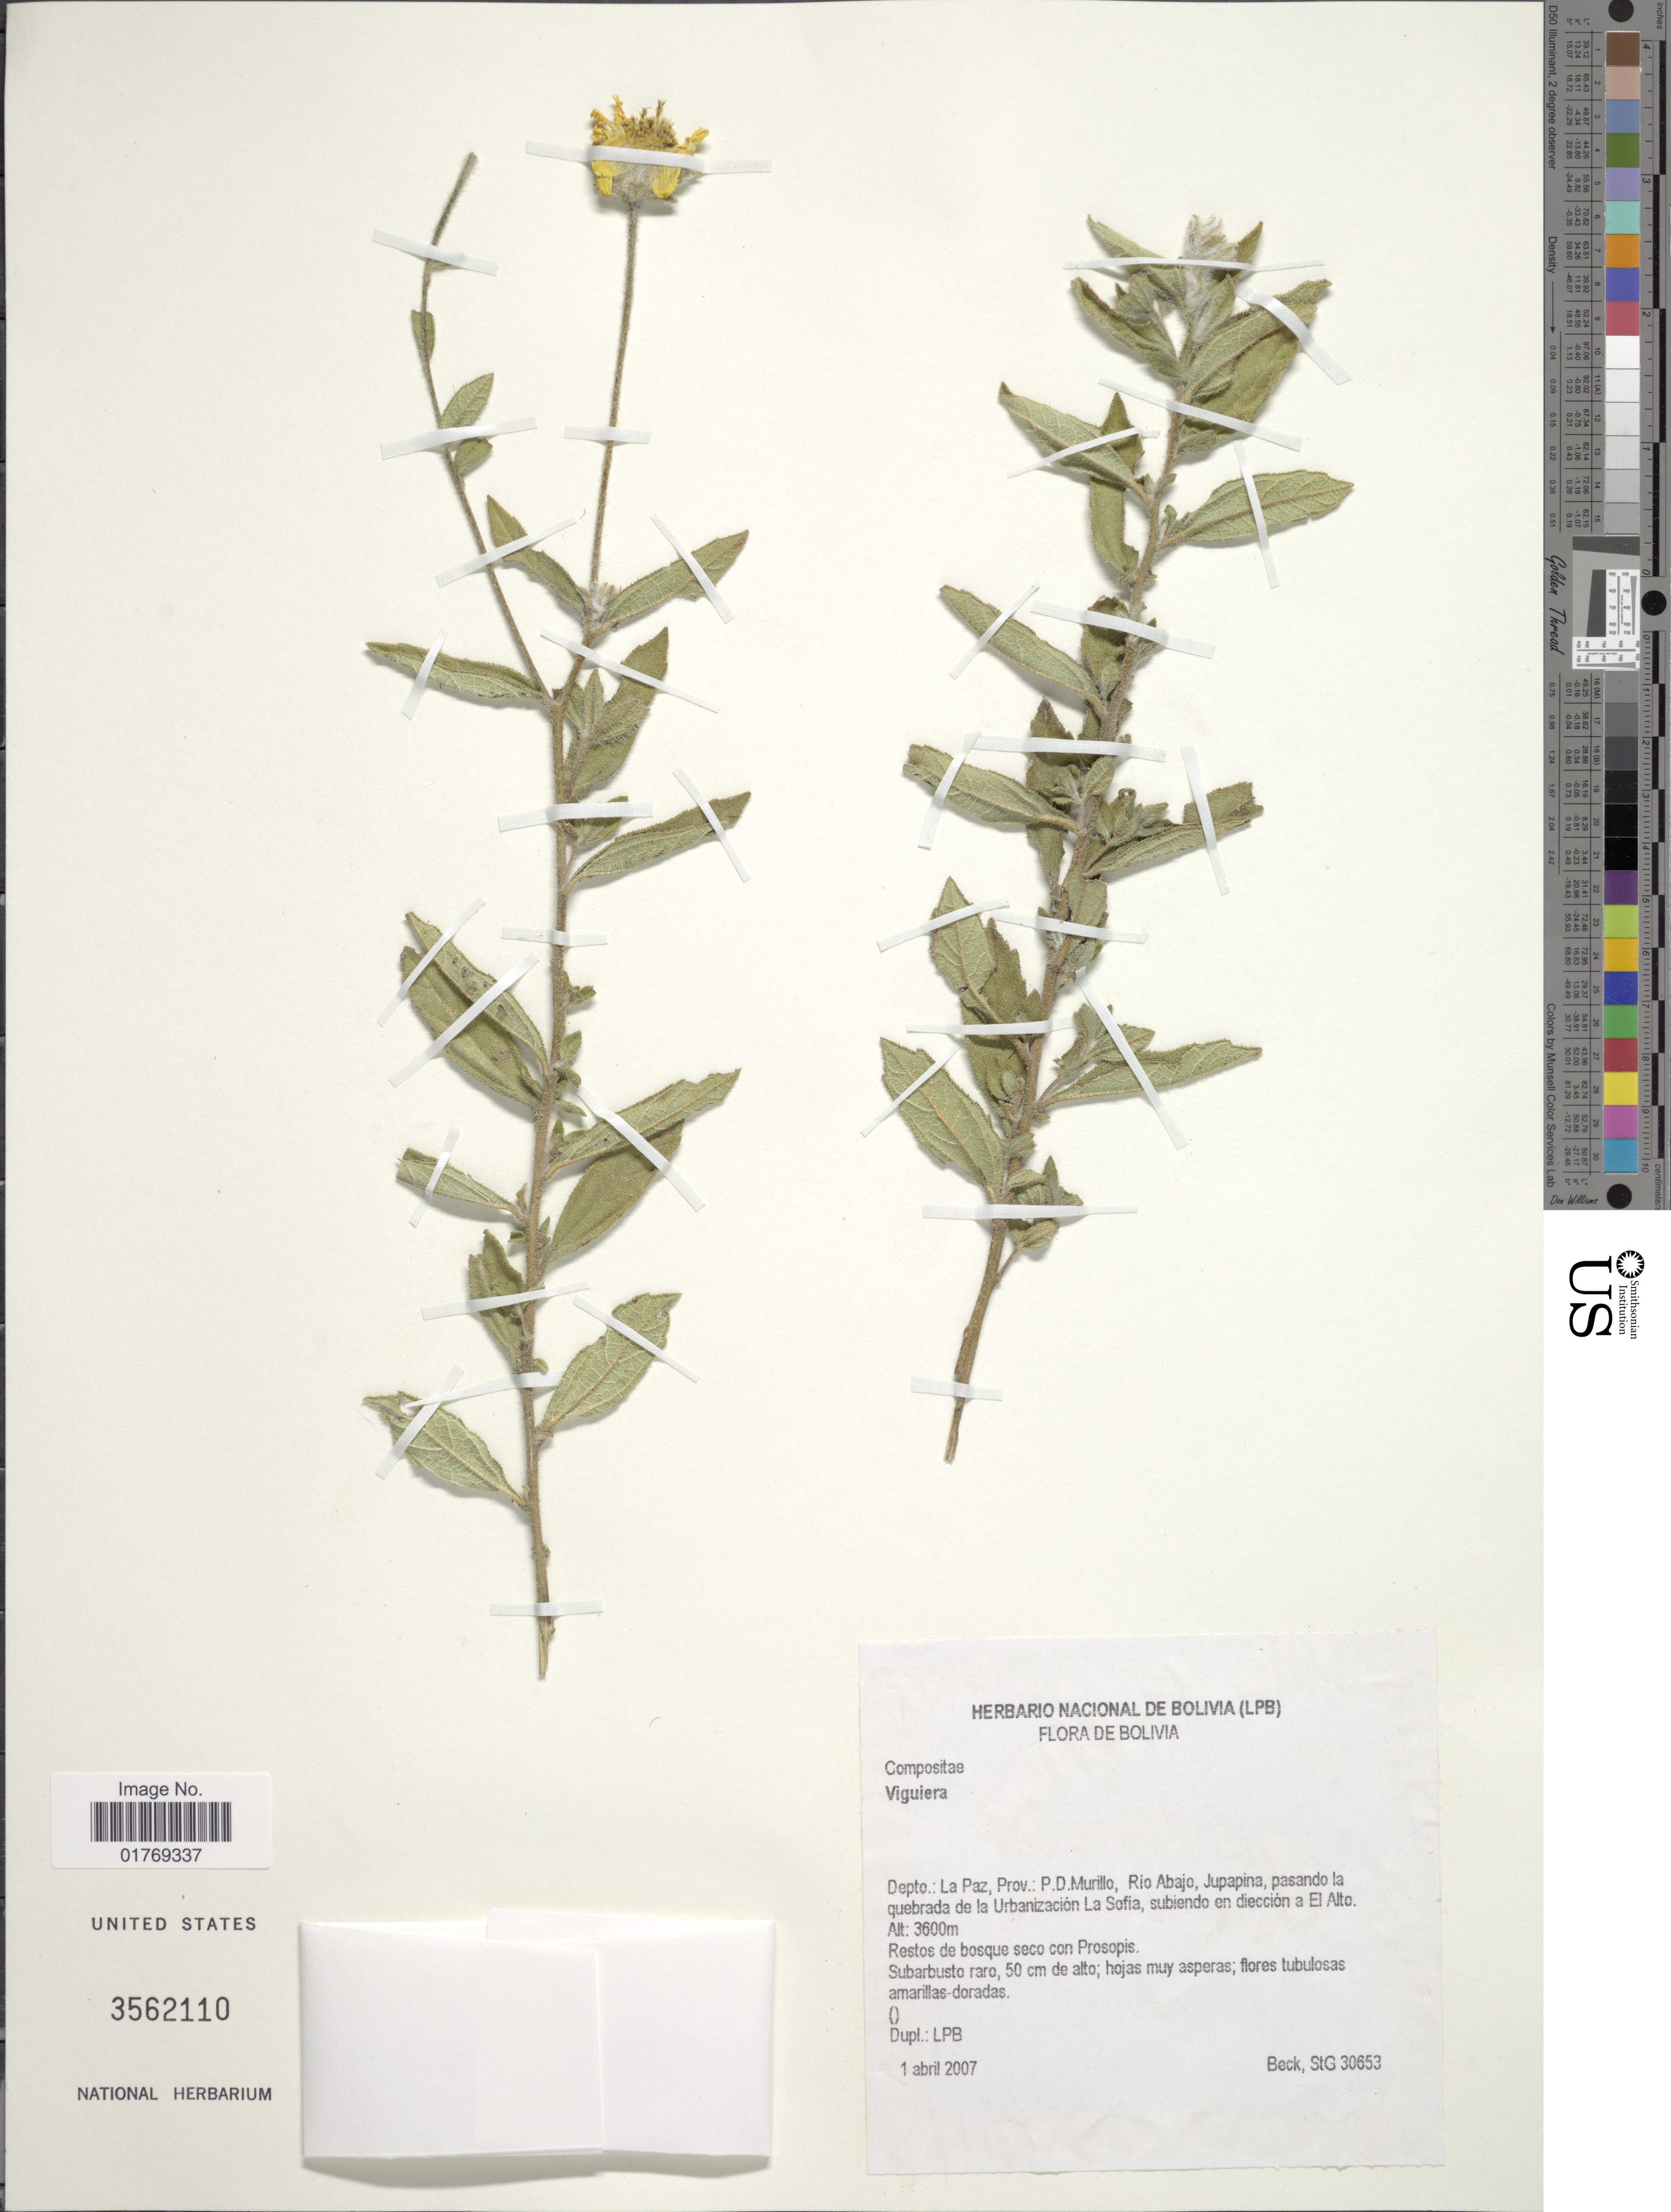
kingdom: Plantae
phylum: Tracheophyta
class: Magnoliopsida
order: Asterales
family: Asteraceae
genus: Viguiera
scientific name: Viguiera sp.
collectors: S. G. Beck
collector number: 30653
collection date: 2007-04-01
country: Bolivia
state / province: La Paz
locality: Depto.: La Paz, Prov.: P.D. Murillo, Río Abajo, Jupapina, pasando la quebrada de la Urbanización La Sofia, subiendo en diección a El Alto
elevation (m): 3600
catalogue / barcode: US 3562110